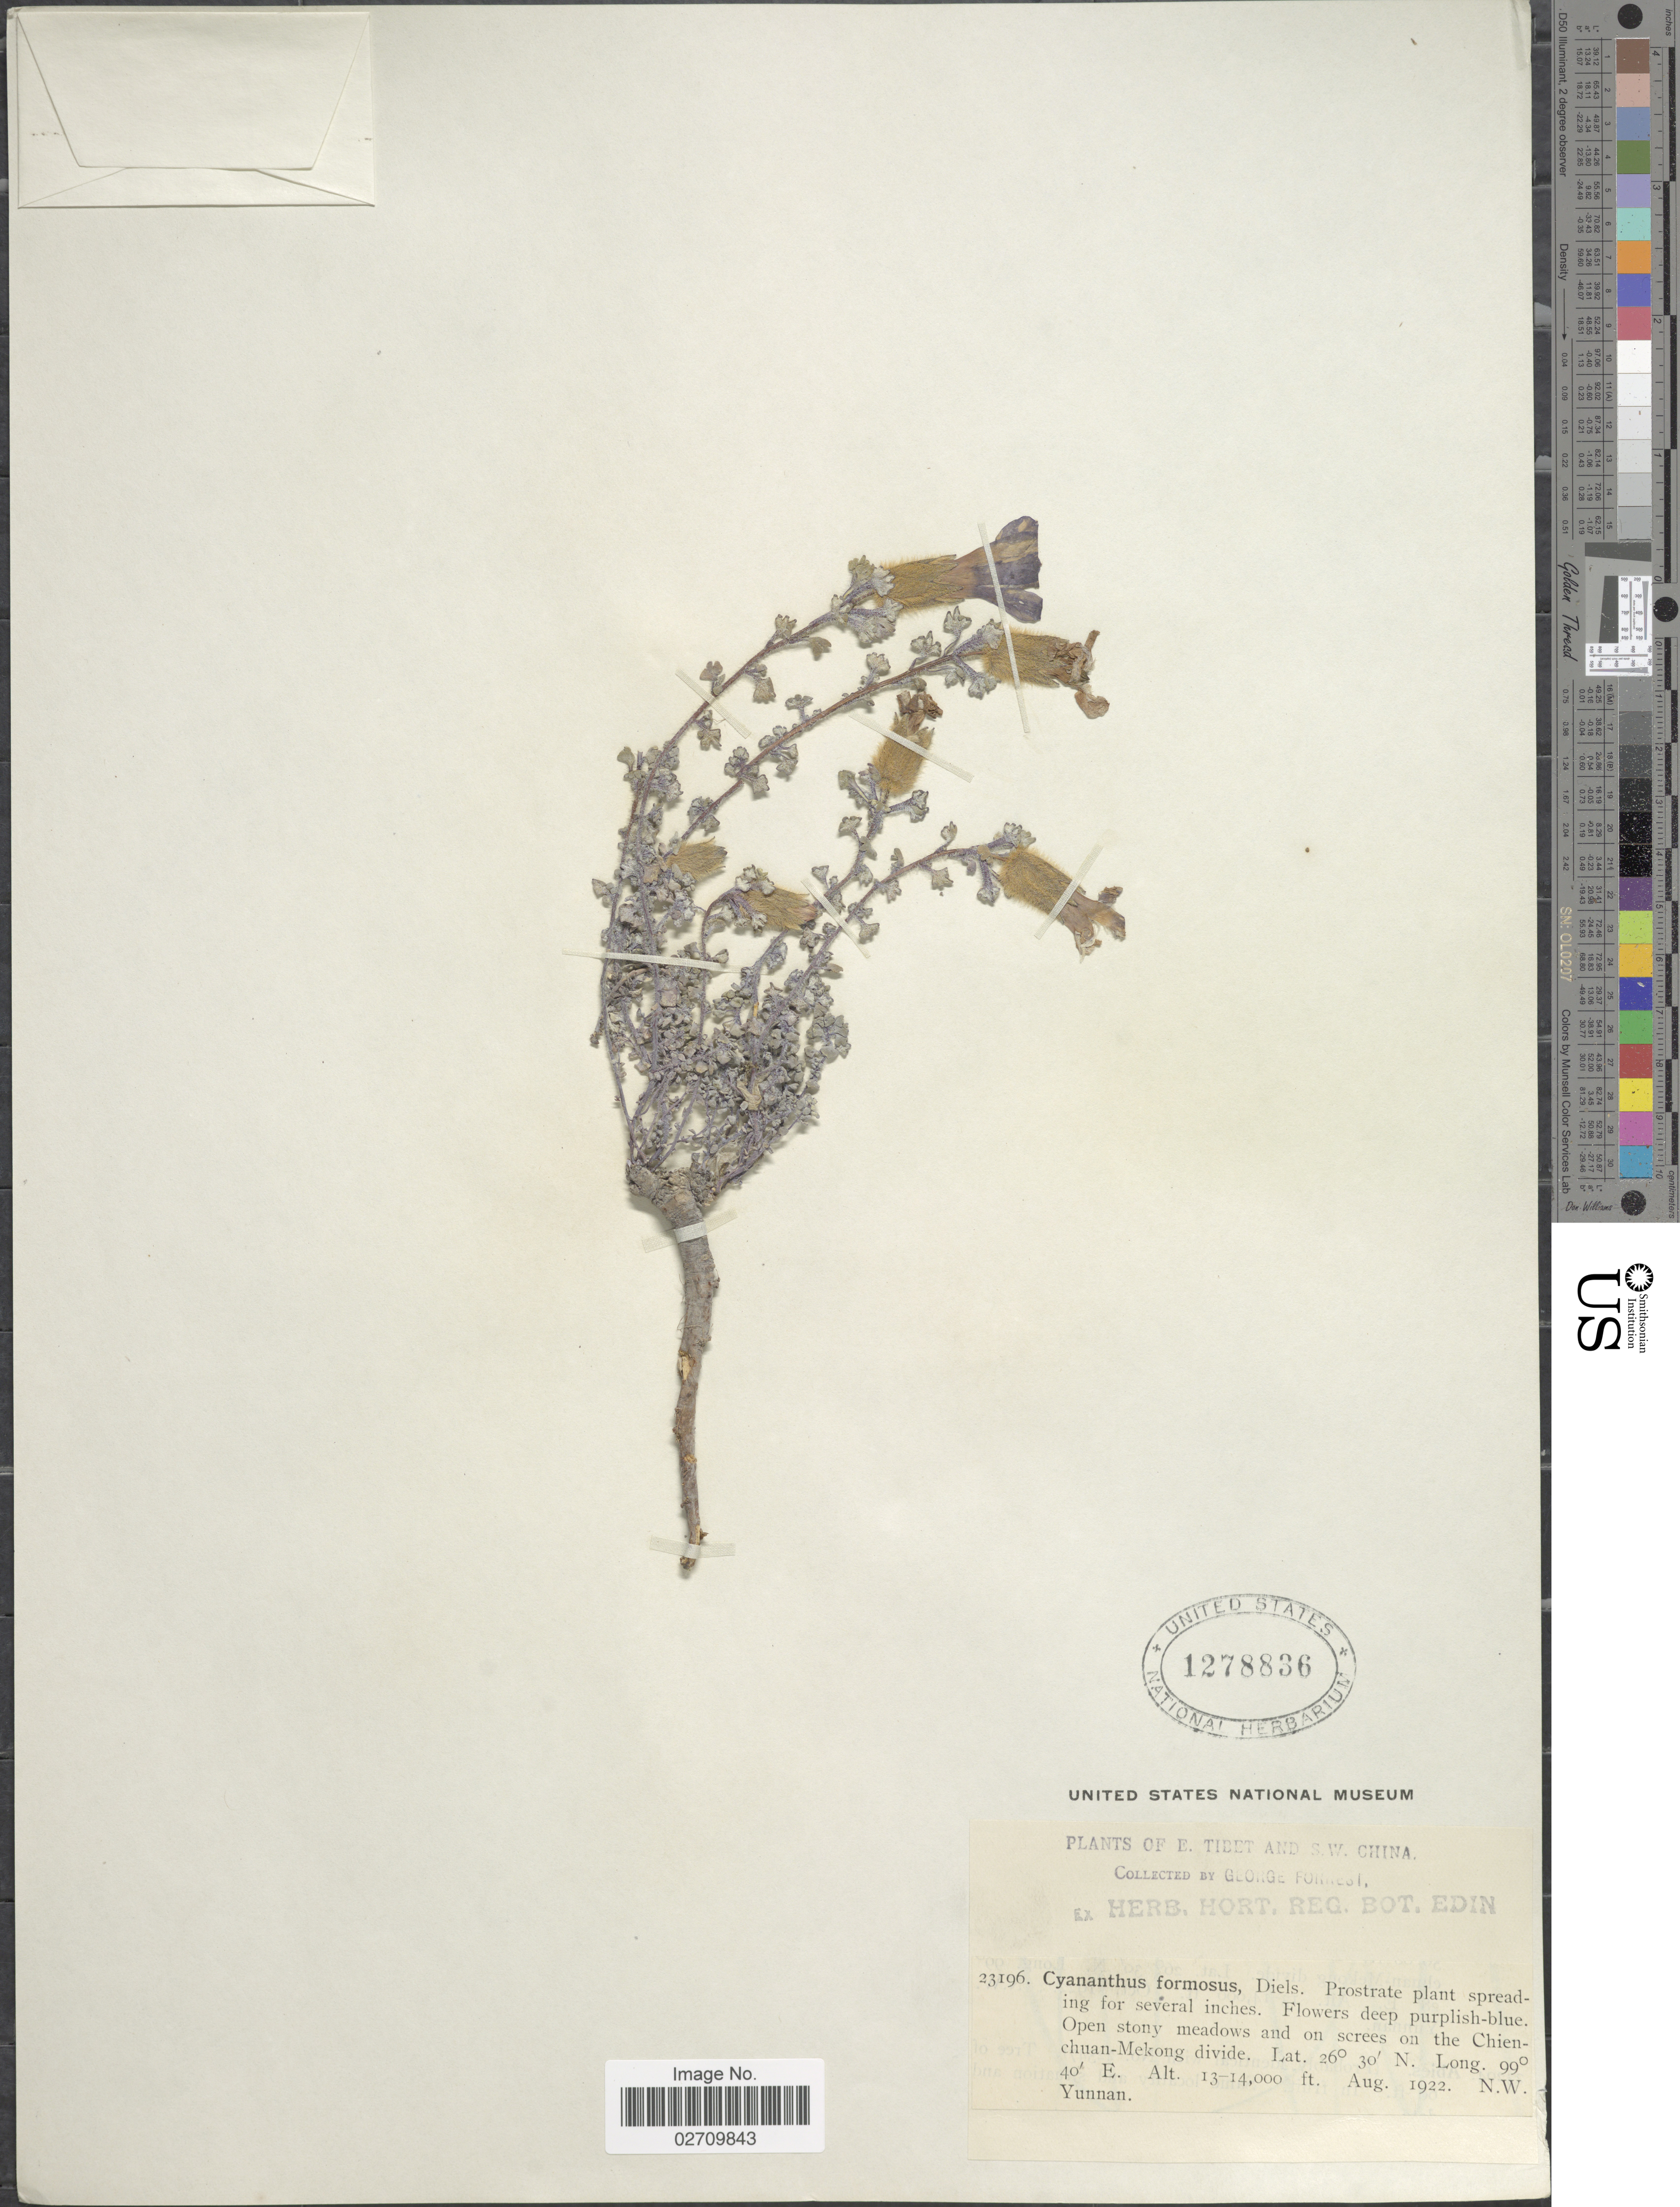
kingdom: Plantae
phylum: Tracheophyta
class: Magnoliopsida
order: Asterales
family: Campanulaceae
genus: Cyananthus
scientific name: Cyananthus formosus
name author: Diels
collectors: G. Forrest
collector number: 23196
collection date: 1922-08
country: China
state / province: Yunnan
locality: E. Tibet and S.W. China, Open stony meadows and on screes on the Chien-chuan-Mekong Divide, N.W. Yunnan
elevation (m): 3962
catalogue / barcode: US 1278836